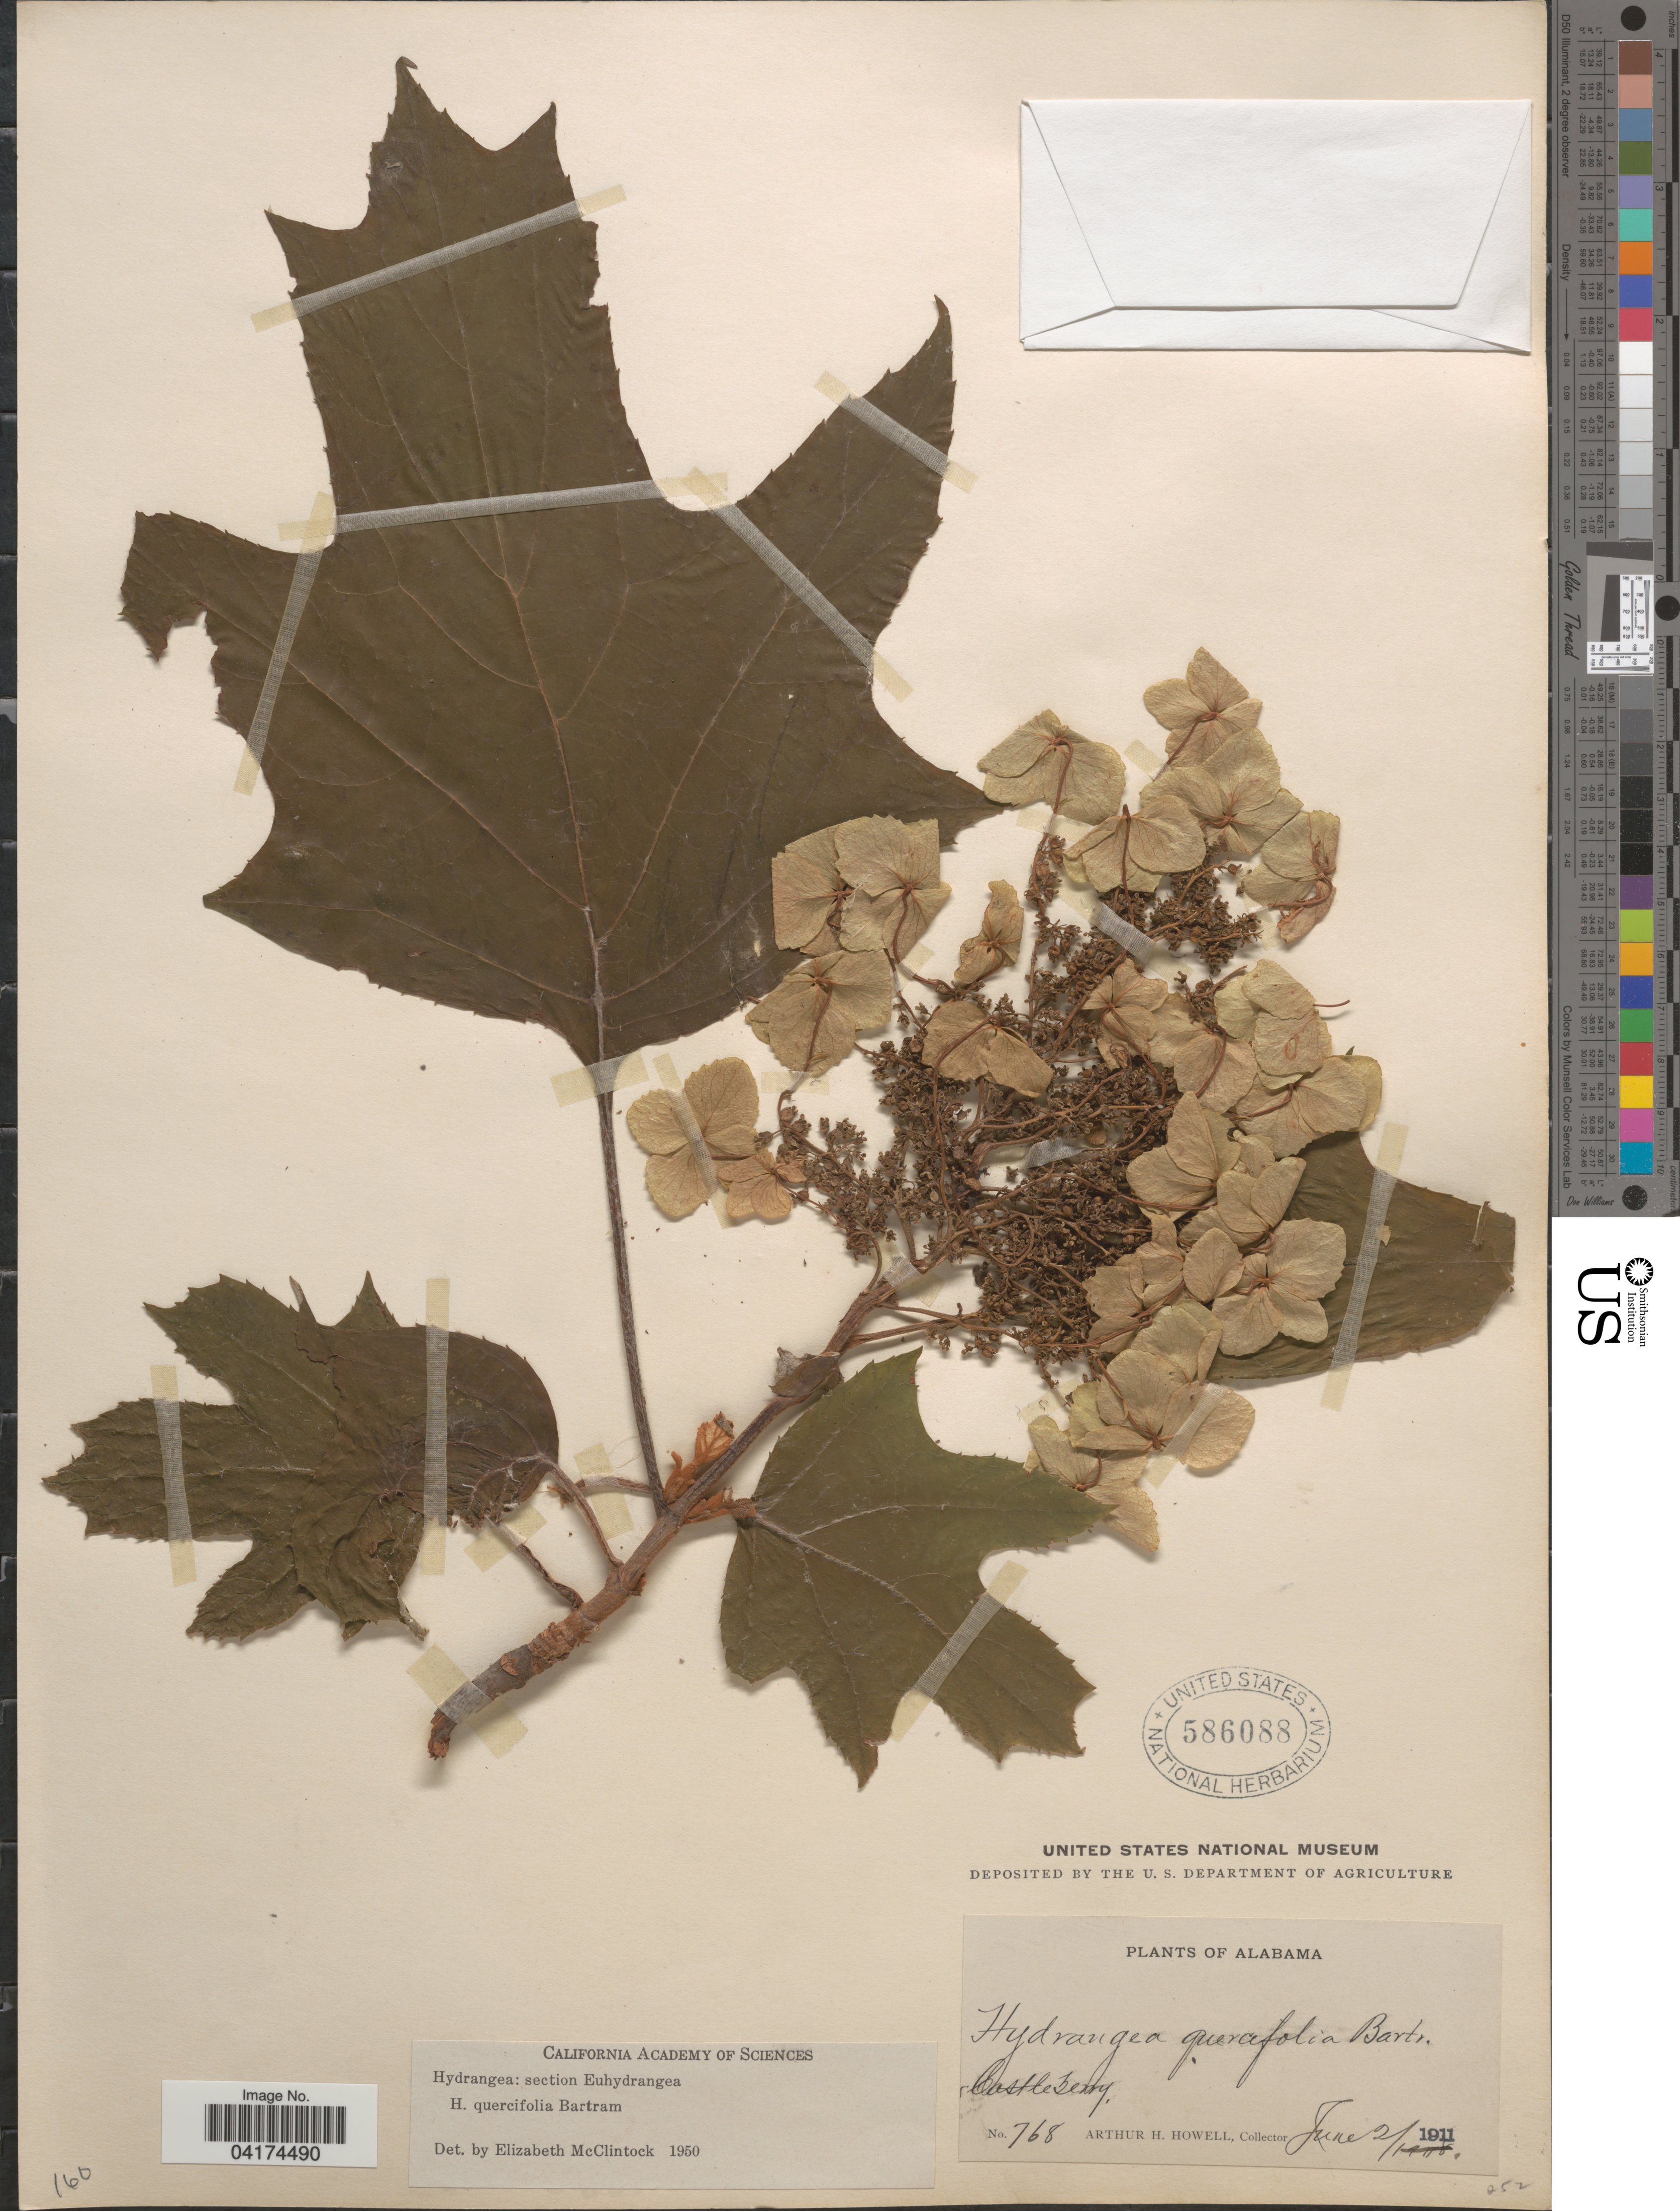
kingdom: Plantae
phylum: Tracheophyta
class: Magnoliopsida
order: Cornales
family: Hydrangeaceae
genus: Hydrangea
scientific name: Hydrangea quercifolia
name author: W. Bartram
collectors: A. Howell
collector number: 768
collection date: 1911-06-02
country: United States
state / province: Alabama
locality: Castleberry.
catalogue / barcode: US 586088